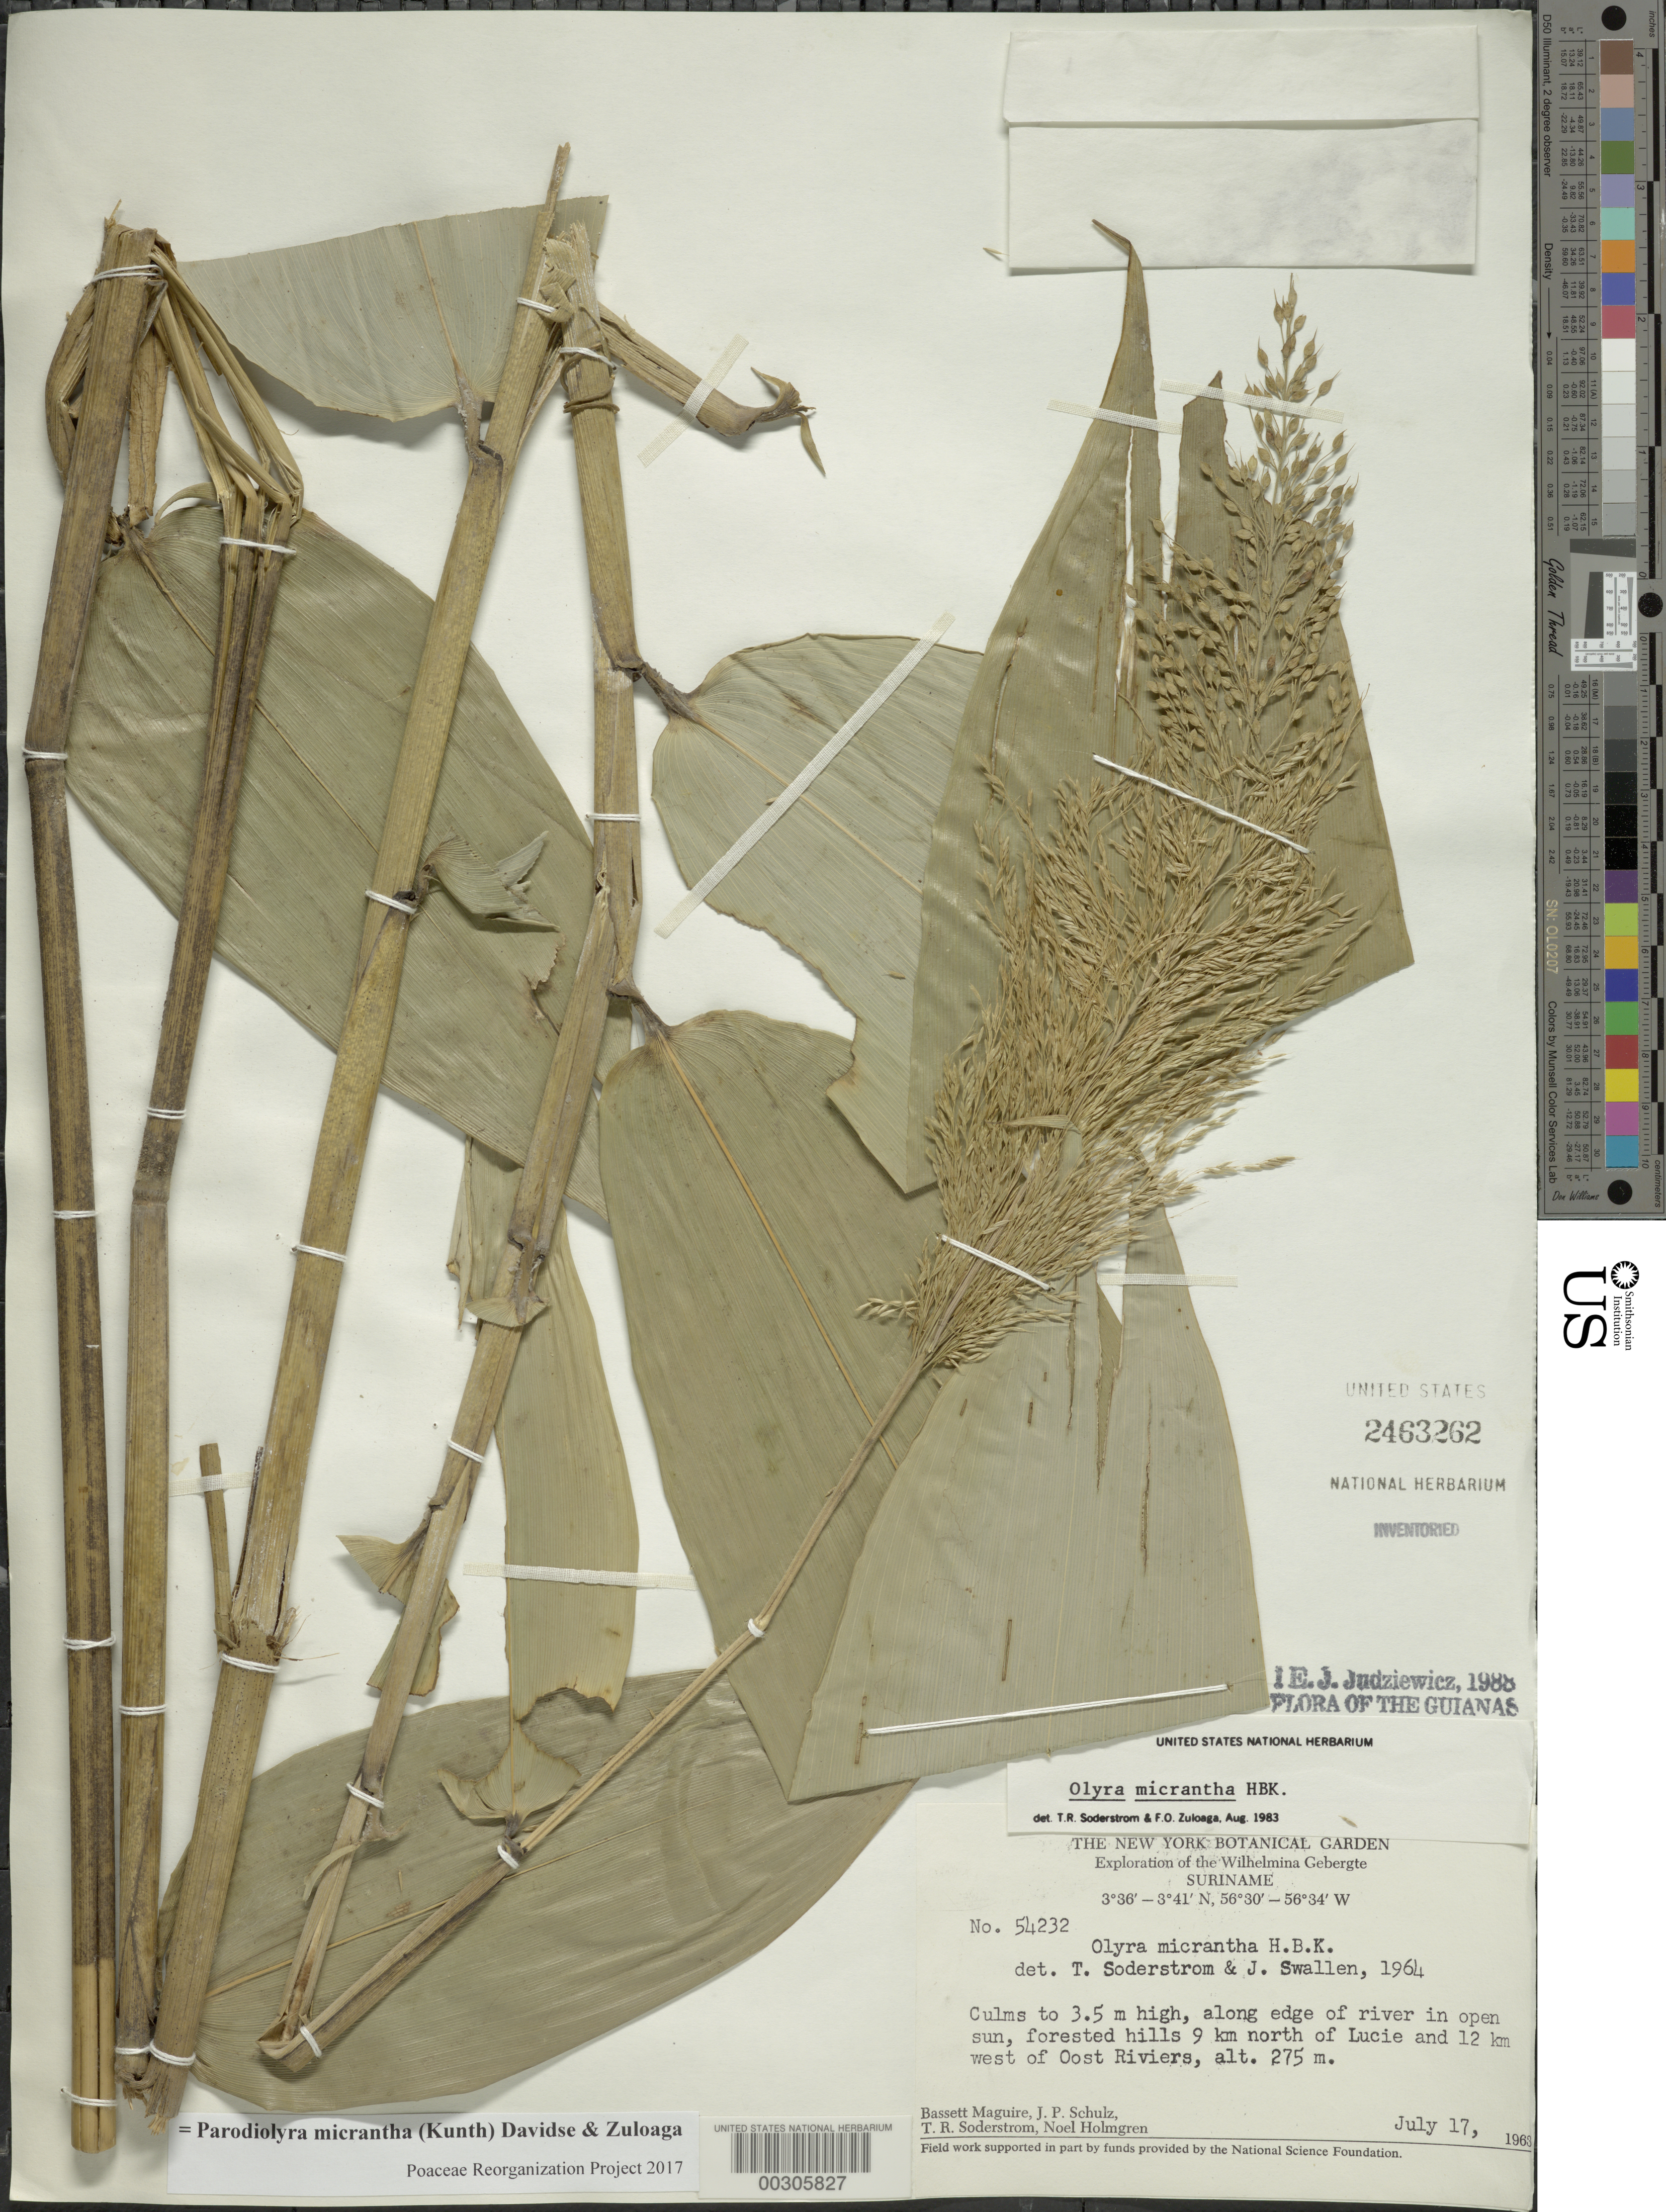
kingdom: Plantae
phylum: Tracheophyta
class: Liliopsida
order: Poales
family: Poaceae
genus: Parodiolyra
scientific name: Parodiolyra micrantha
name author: (Kunth) Davidse & Zuloaga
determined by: Poaceae Reorganization Project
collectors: B. Maguire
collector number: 54232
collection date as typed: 17 Jul 1963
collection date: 1963-07-17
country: Suriname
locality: Lat. 3 36'n: long. 56 30'w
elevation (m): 275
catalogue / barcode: US 2463262